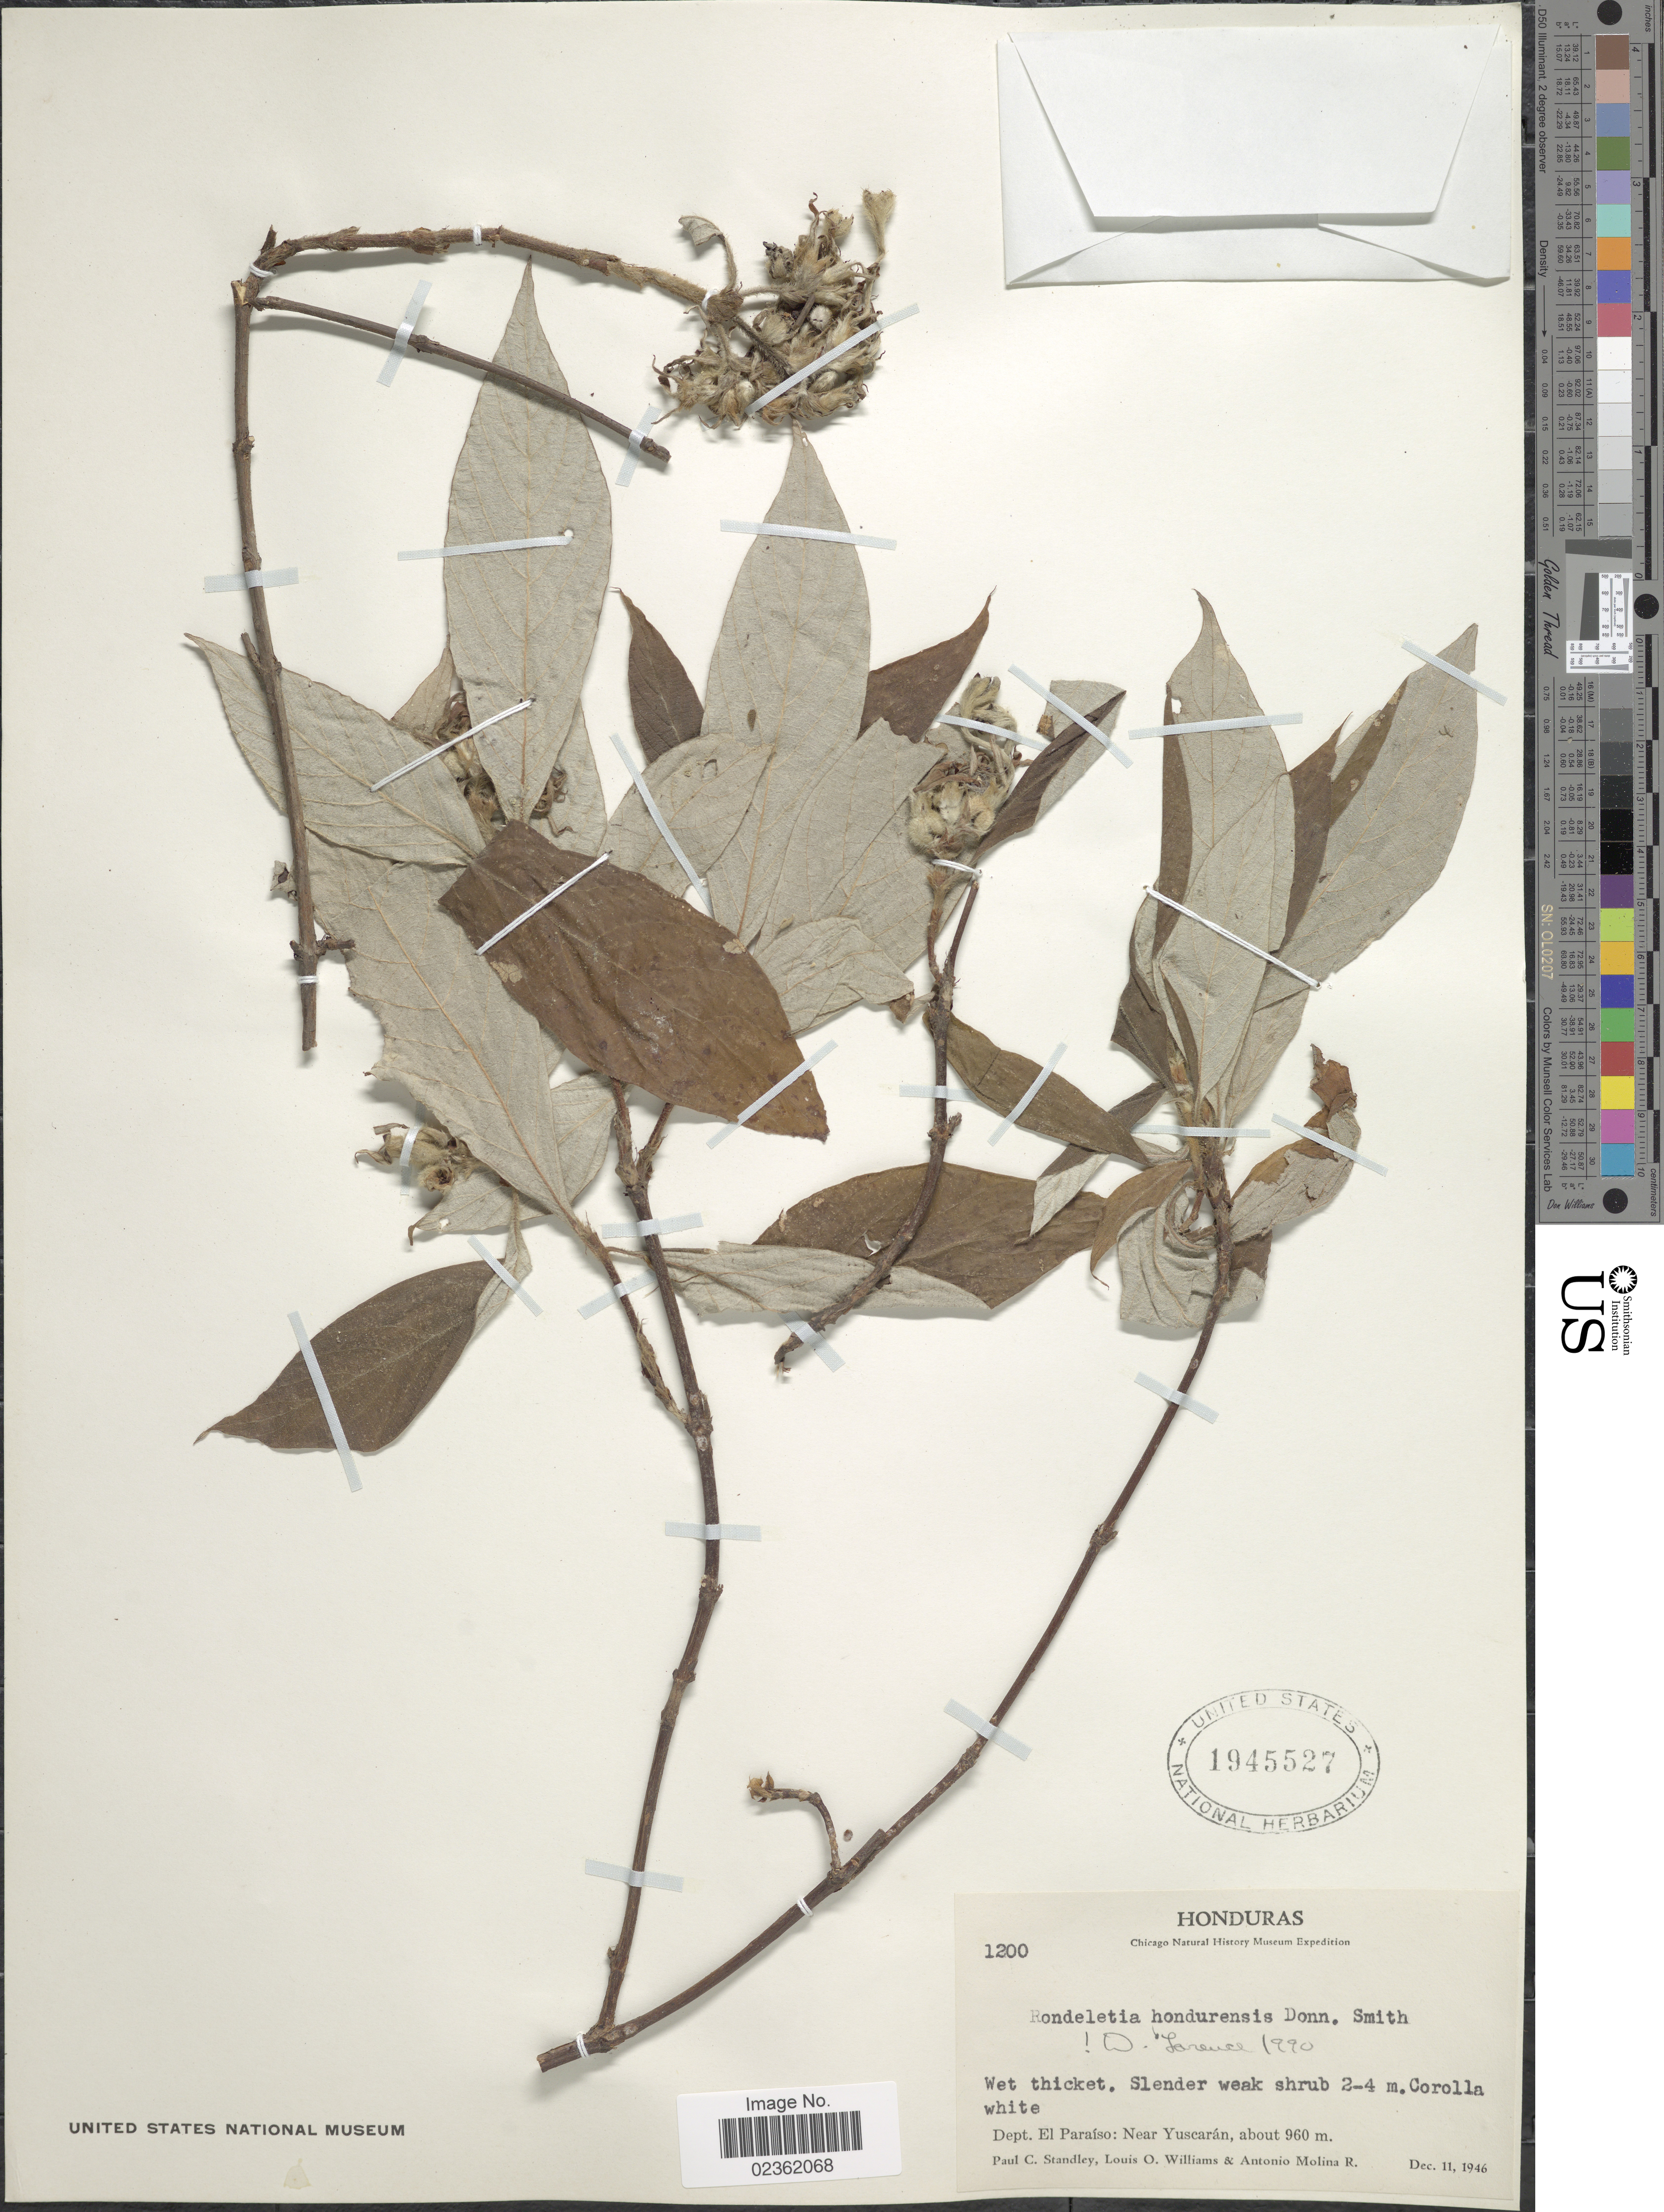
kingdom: Plantae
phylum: Tracheophyta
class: Magnoliopsida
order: Gentianales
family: Rubiaceae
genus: Rondeletia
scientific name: Rondeletia hondurensis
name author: Donn. Sm.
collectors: P. C. Standley, L. O. Williams & A. Molina R.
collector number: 1200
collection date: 1946-12-11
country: Honduras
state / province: El Paraíso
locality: Wet thicket, near Yuscaran.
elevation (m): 960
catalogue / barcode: US 1945527